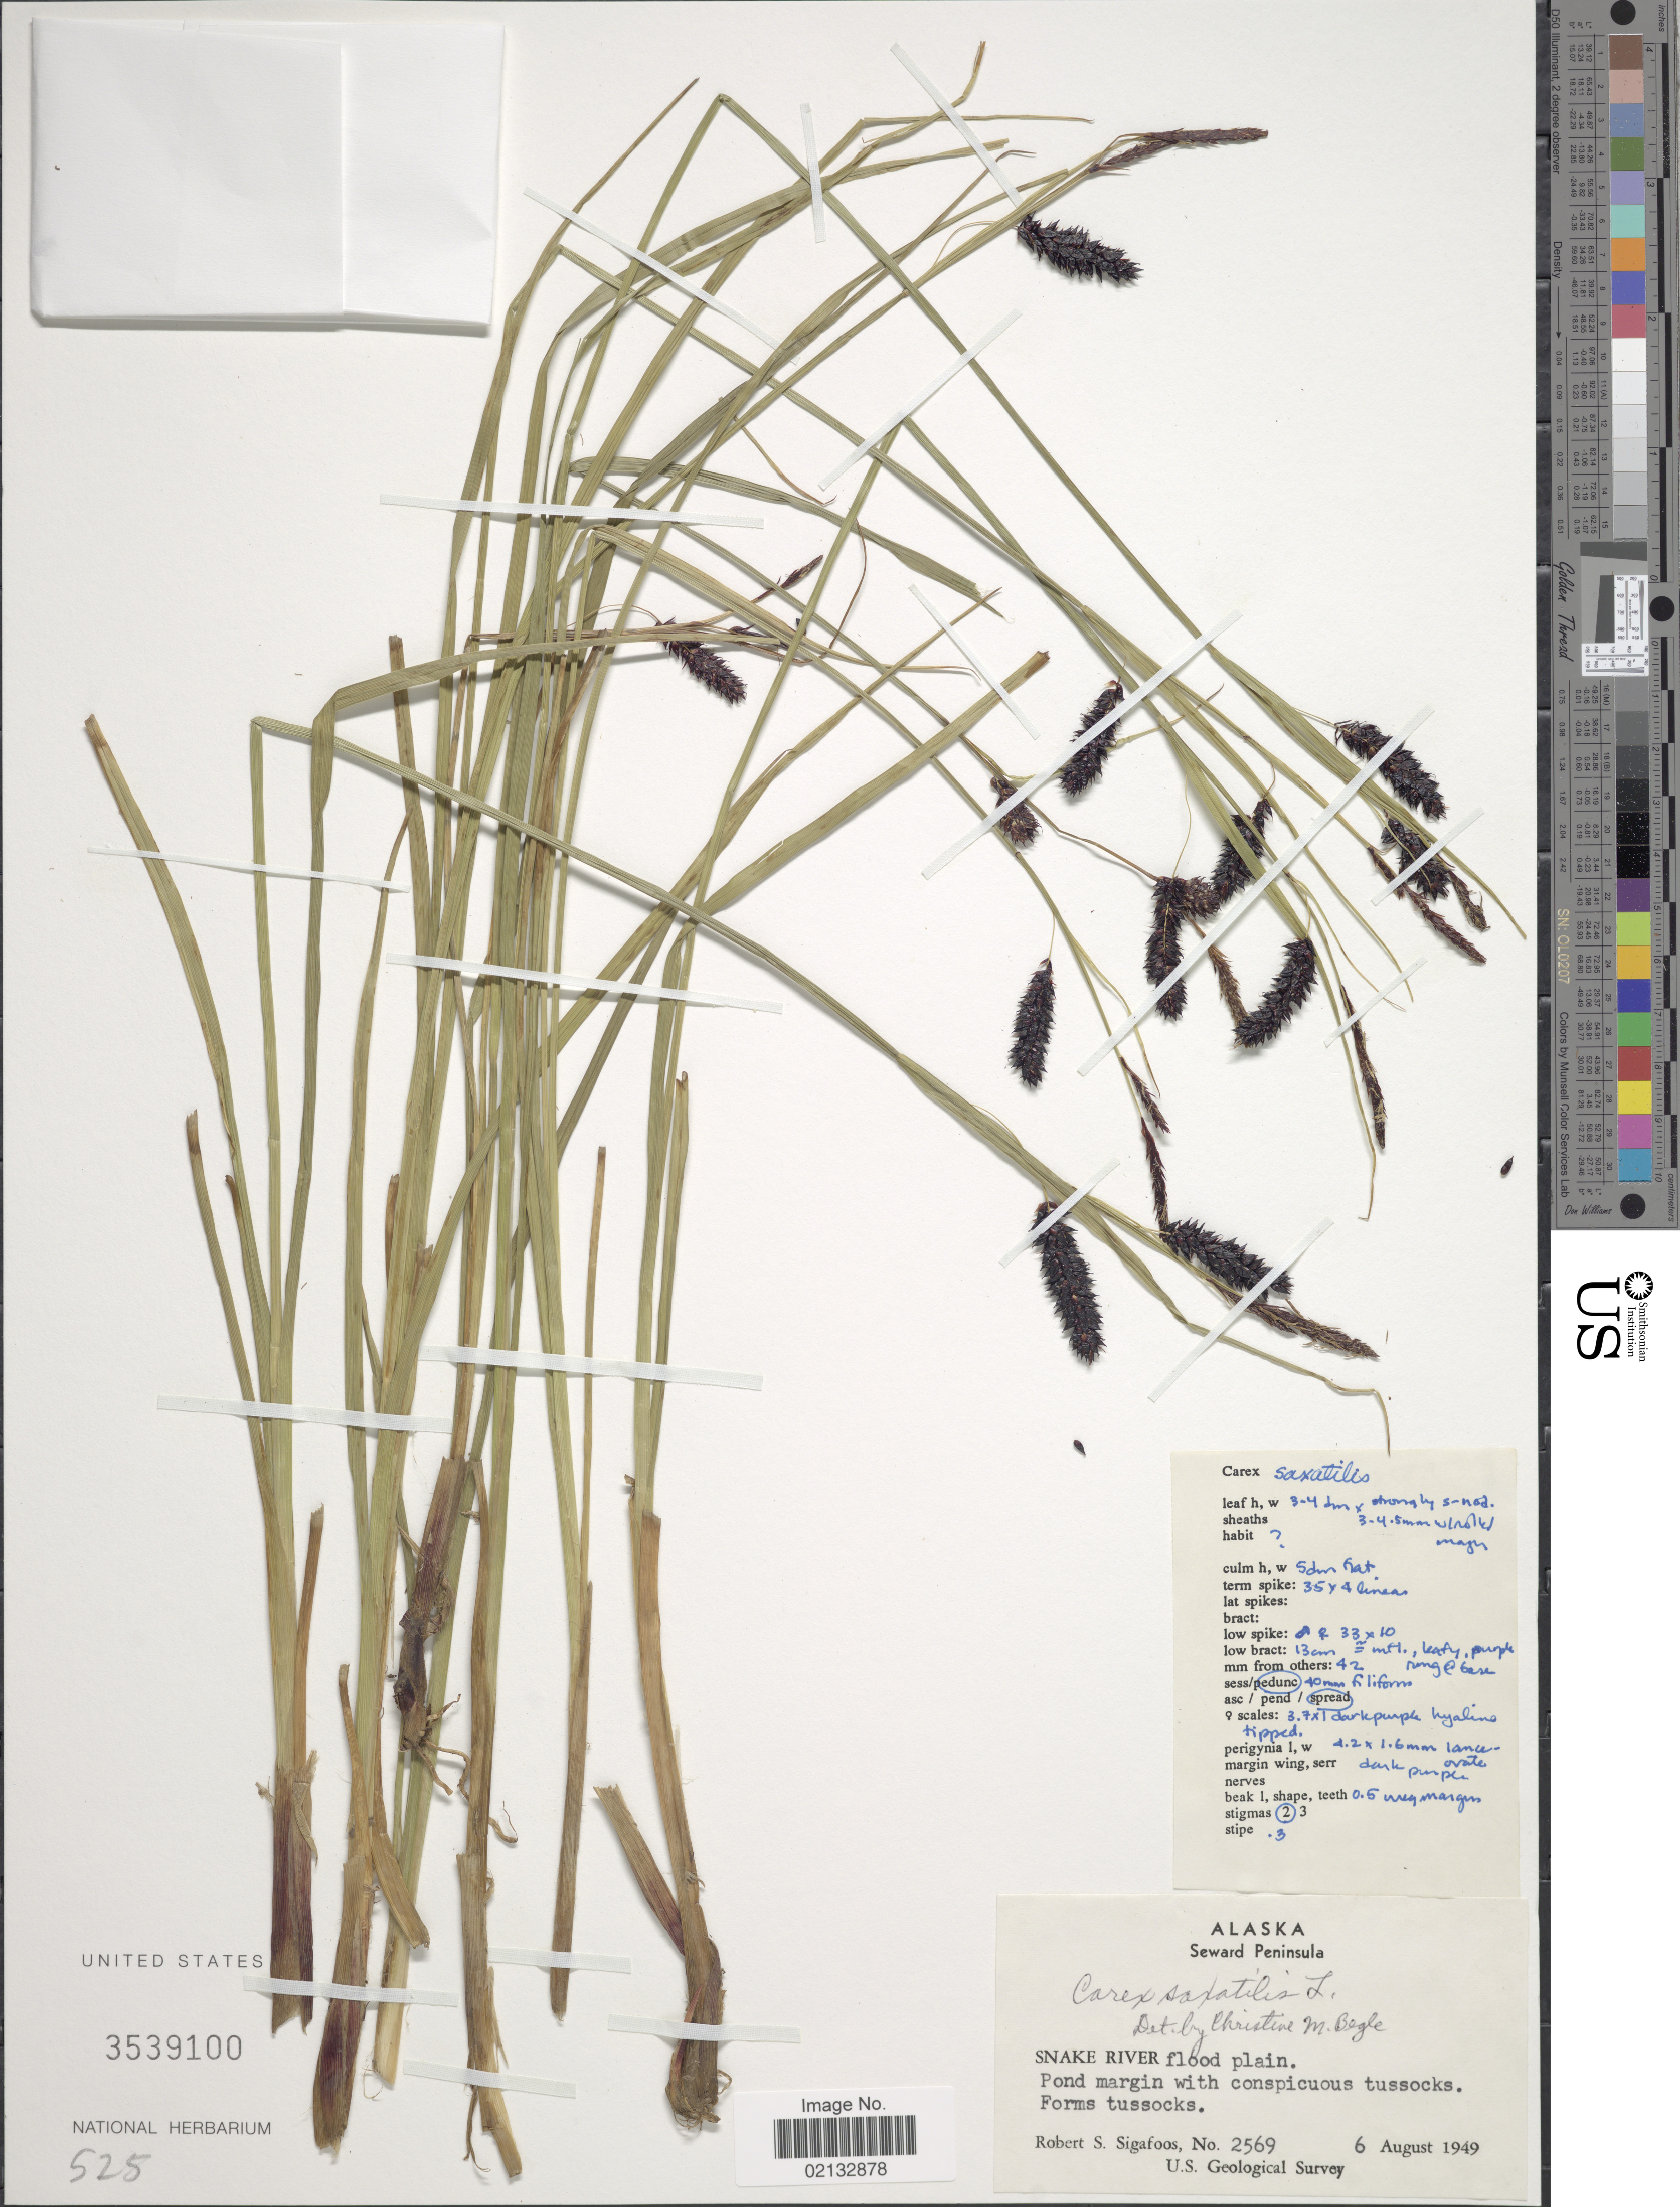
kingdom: Plantae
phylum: Tracheophyta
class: Liliopsida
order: Poales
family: Cyperaceae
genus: Carex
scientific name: Carex saxatilis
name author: L.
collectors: R. Sigafoos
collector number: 2569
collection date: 1949-08-06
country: United States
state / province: Alaska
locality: Seward Peninsula. Snake River flood plain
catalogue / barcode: US 3539100